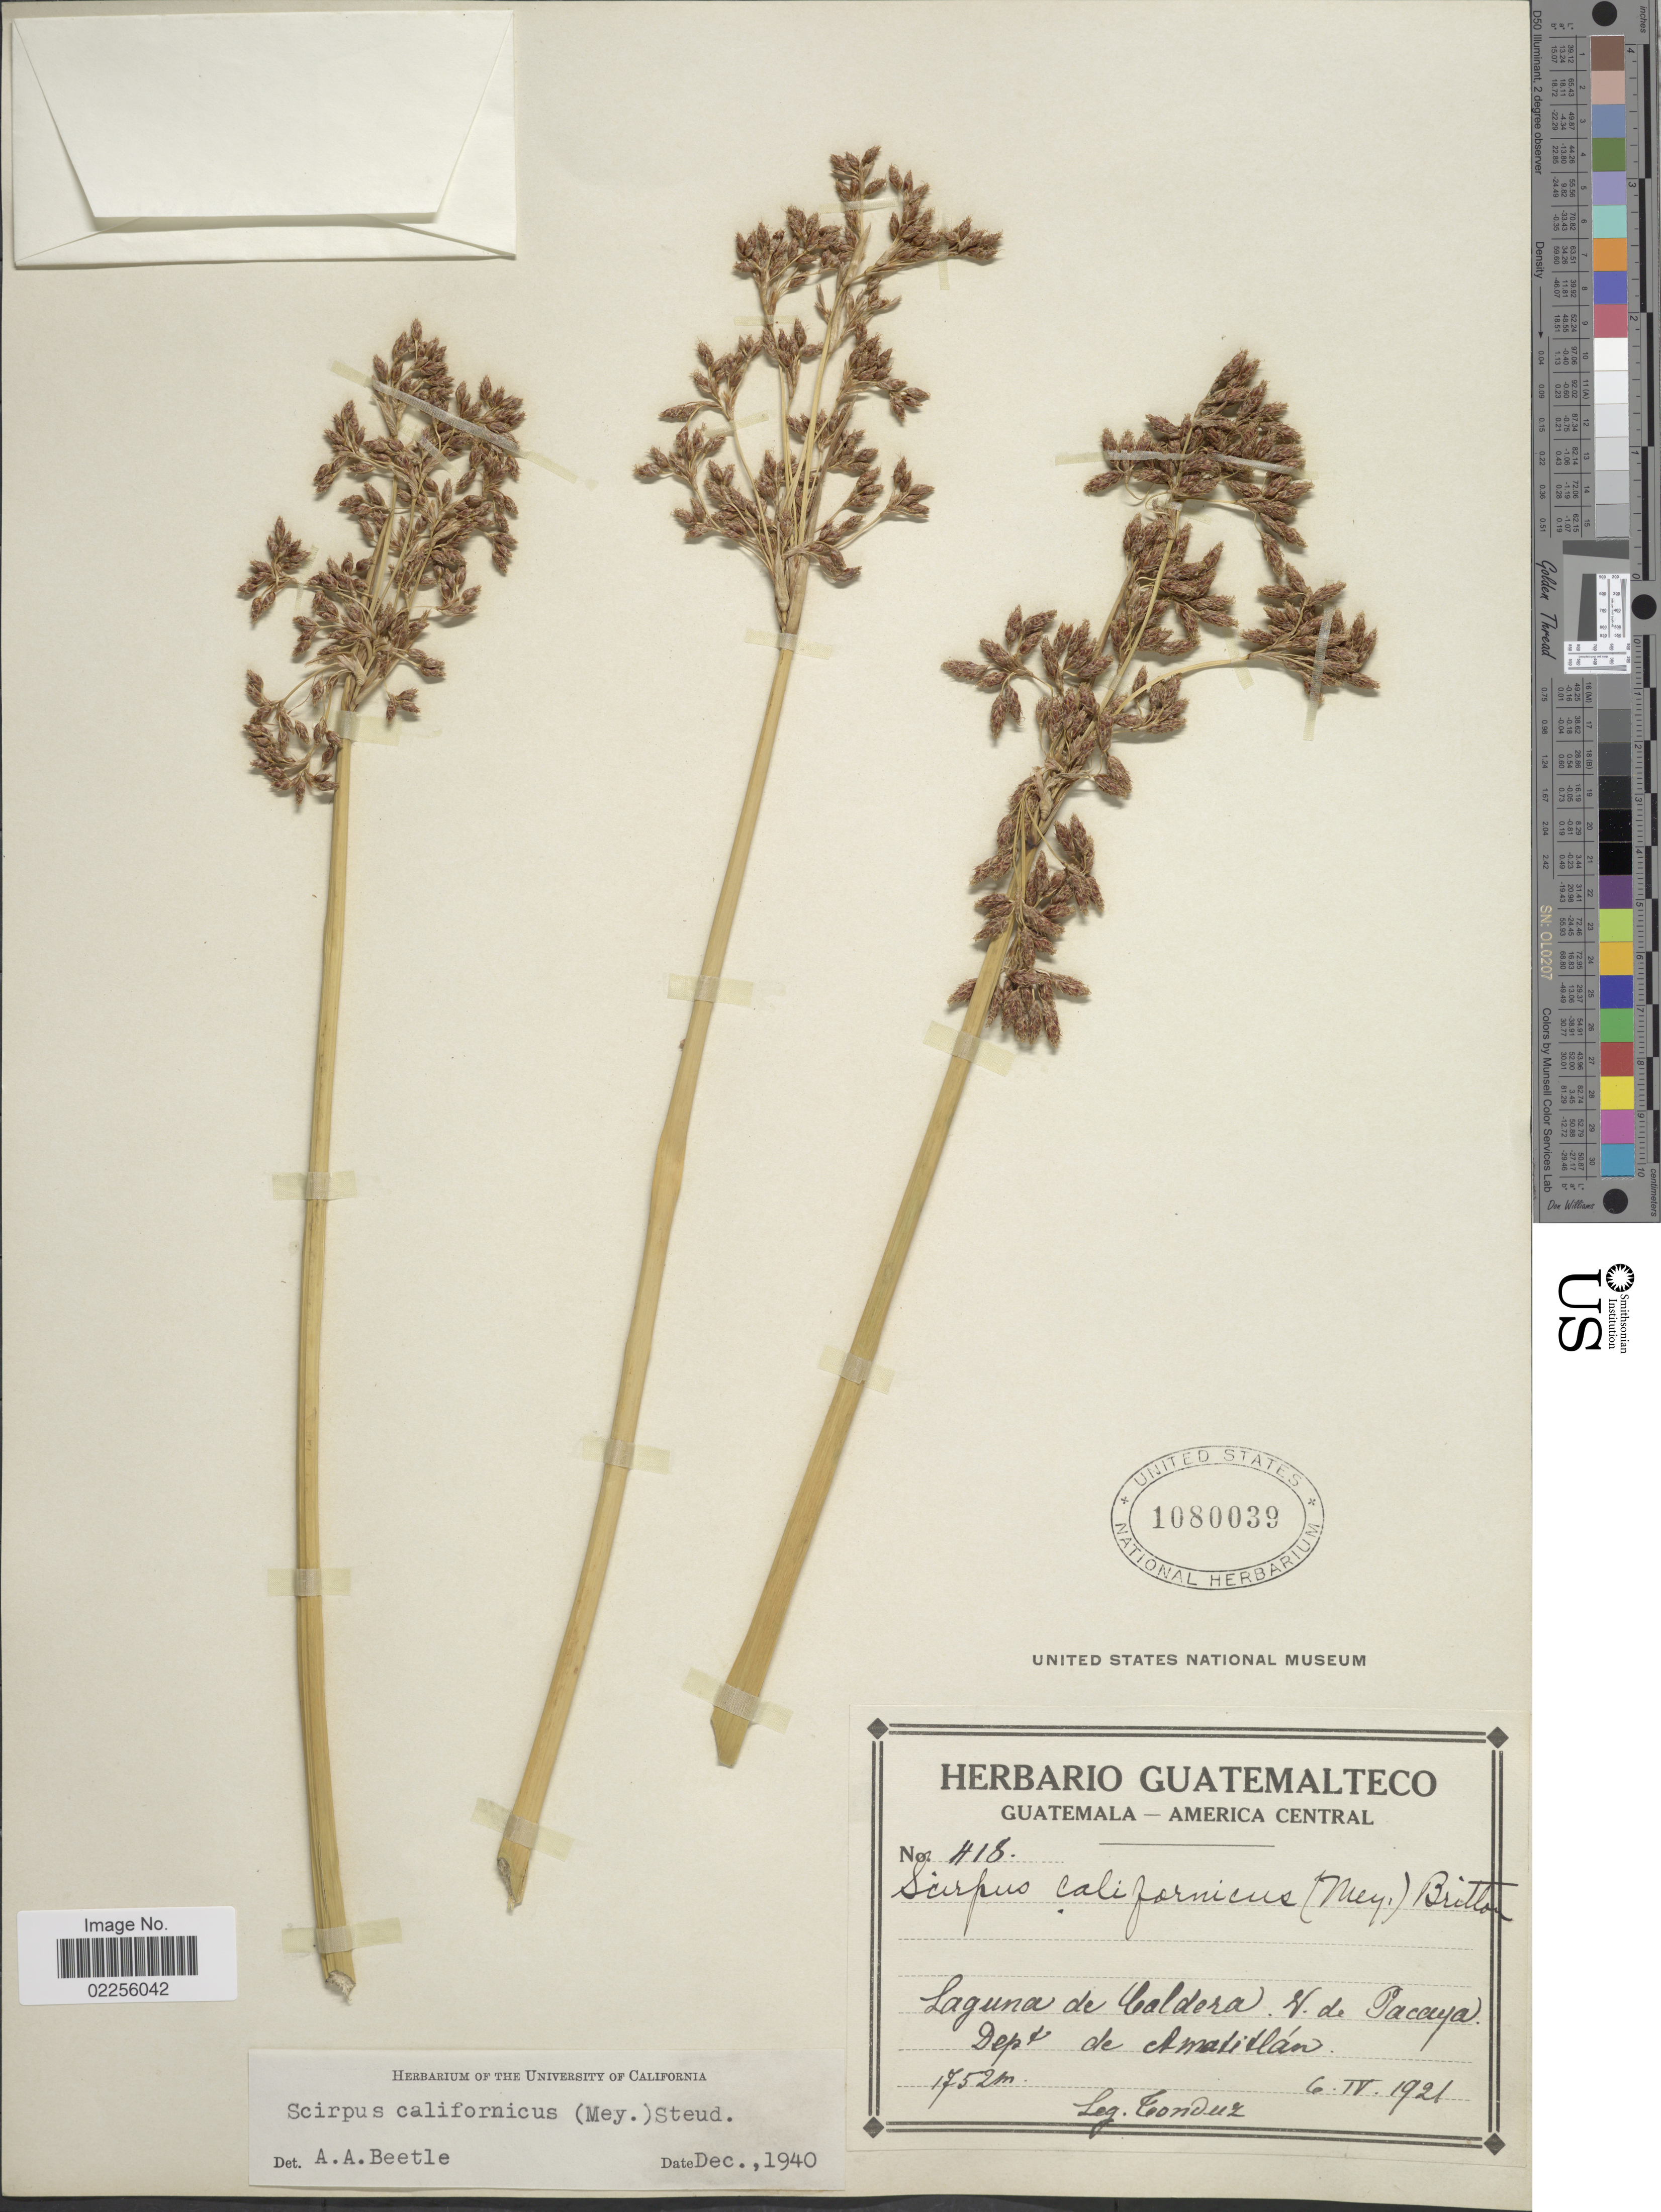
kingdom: Plantae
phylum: Tracheophyta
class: Liliopsida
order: Poales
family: Cyperaceae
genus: Schoenoplectus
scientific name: Schoenoplectus californicus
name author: (C.A. Mey.) Soják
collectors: A. Tonduz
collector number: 418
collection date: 1921-04-06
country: Guatemala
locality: Laguna de Caldera. N. de Pacaya, Dept de Amatitlán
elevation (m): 1752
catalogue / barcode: US 1080039